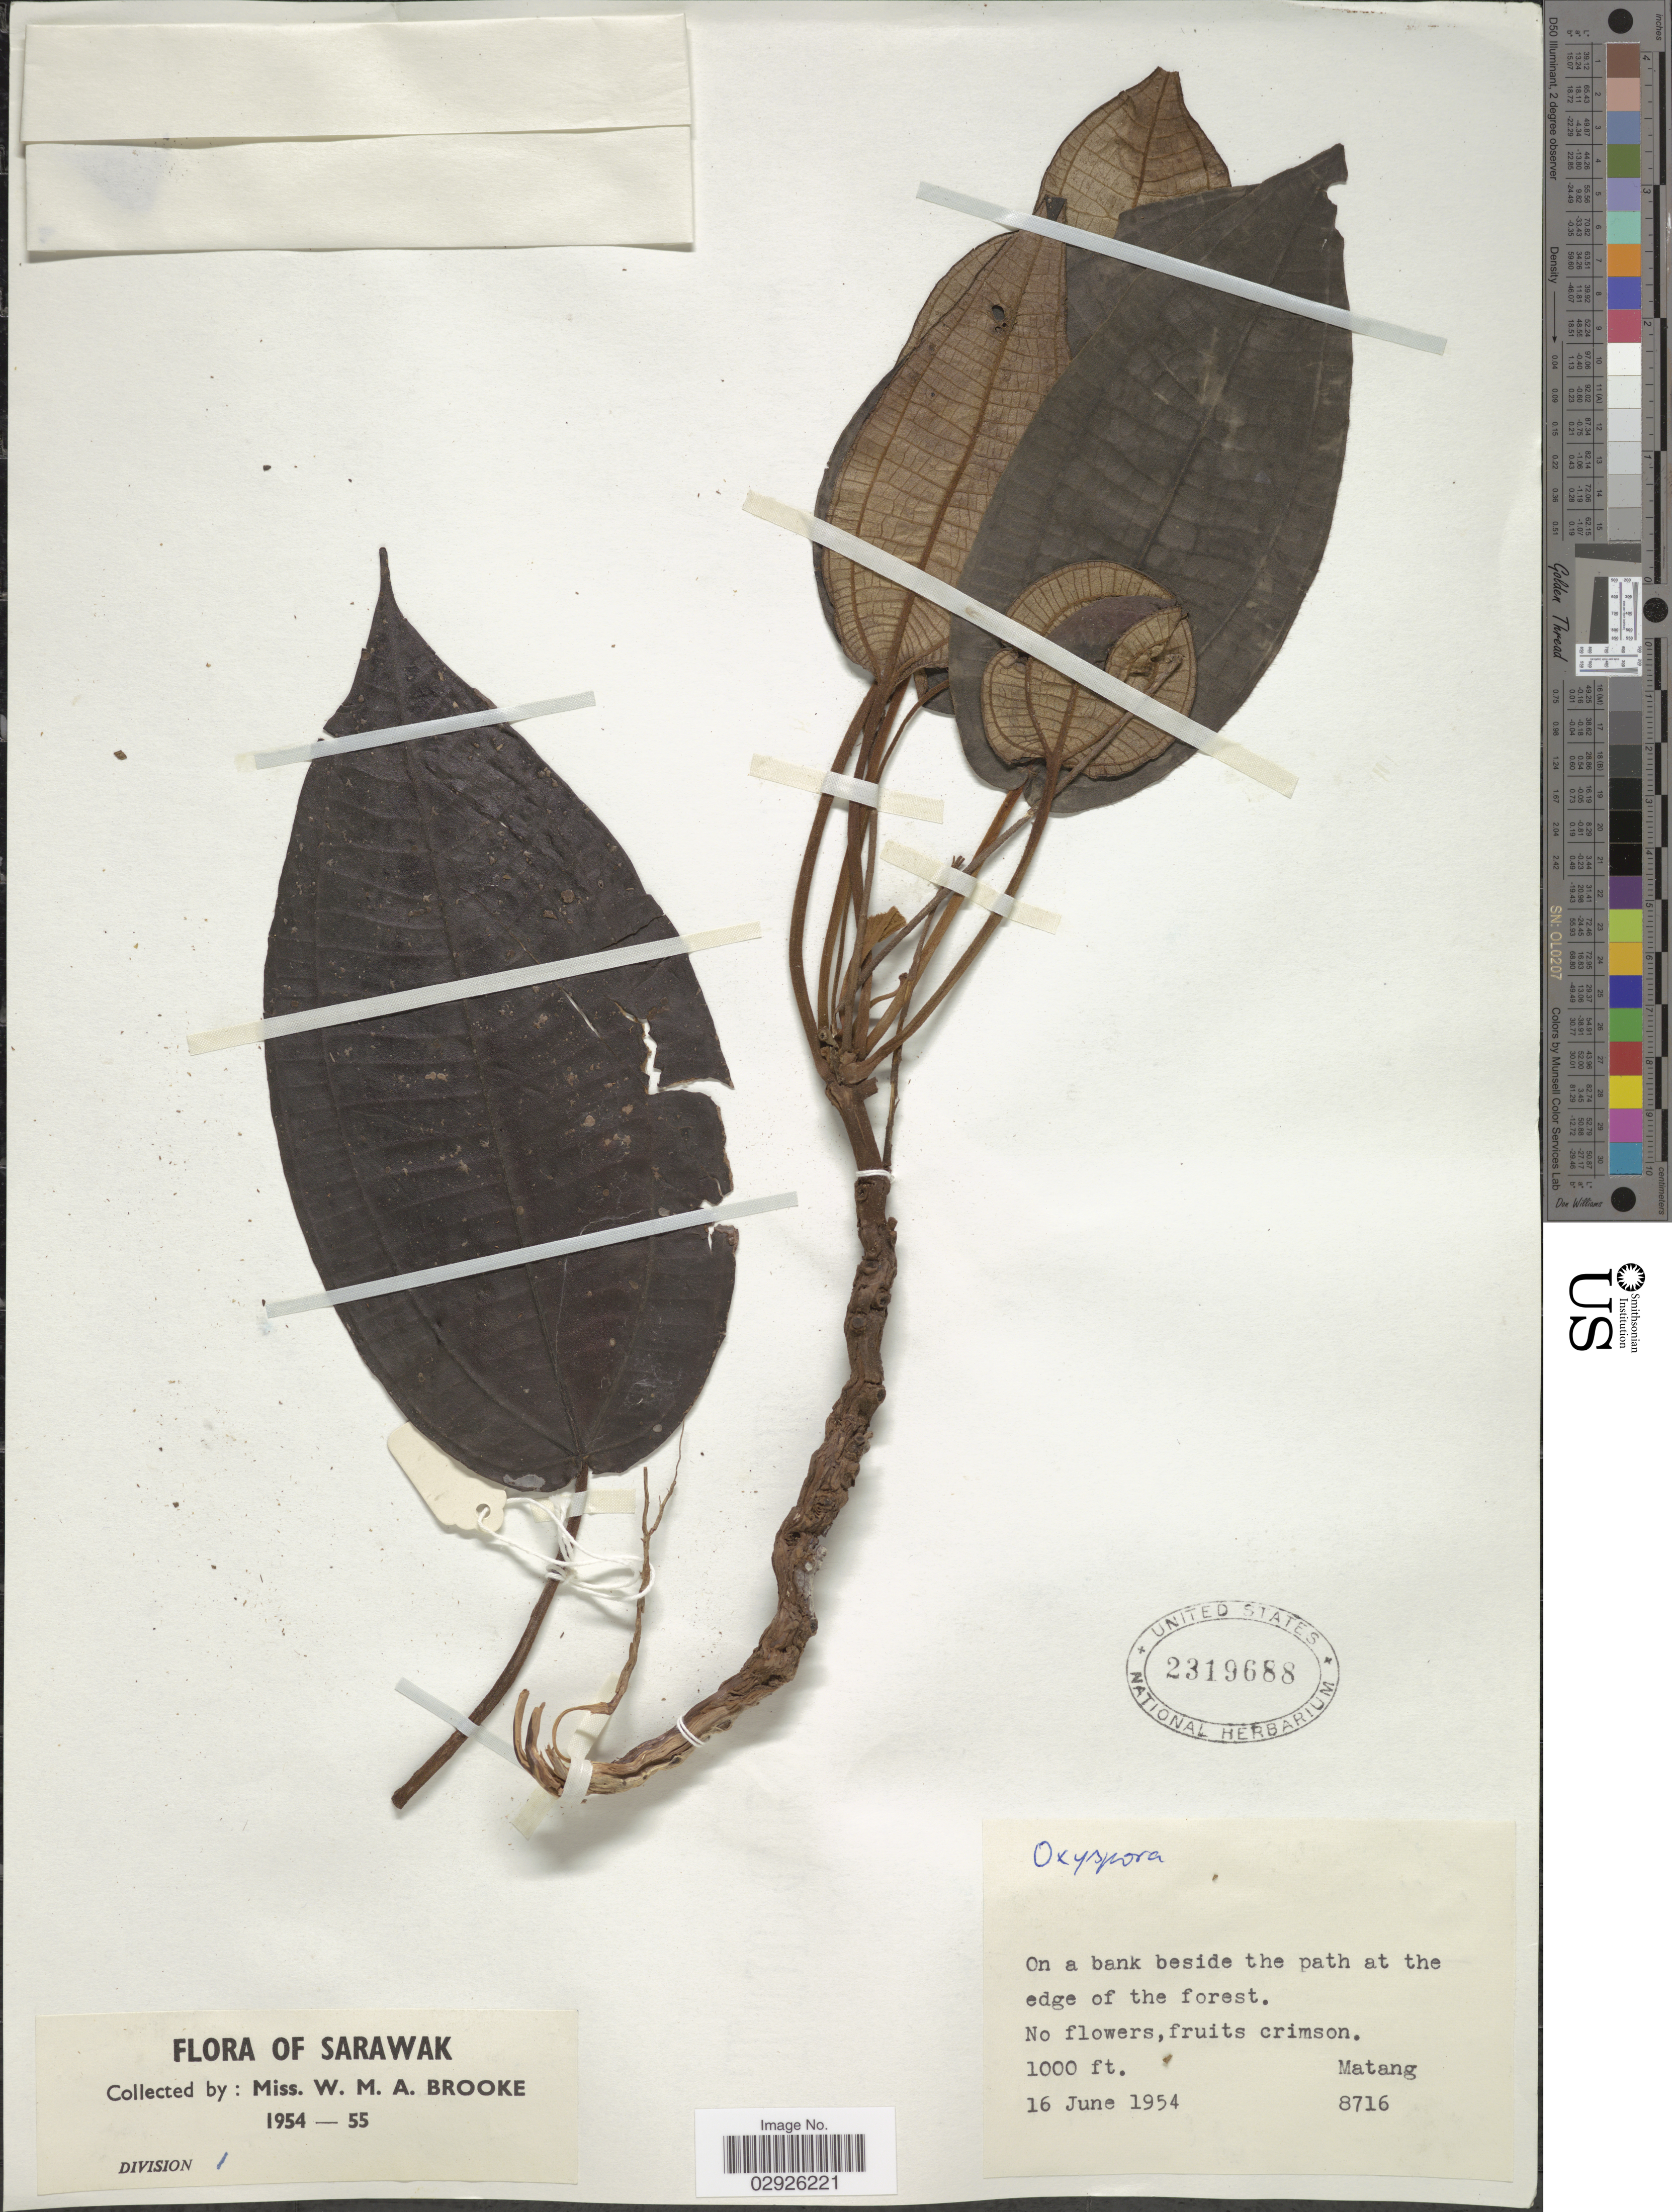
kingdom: Plantae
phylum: Tracheophyta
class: Magnoliopsida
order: Myrtales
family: Melastomataceae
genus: Anerincleistus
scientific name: Anerincleistus phyllagathoides var. phyllagathoides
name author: (Stapf) J.F. Maxwell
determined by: Maxwell, J. F.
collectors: W. Brooke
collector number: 8716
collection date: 1954-06-16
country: Malaysia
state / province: Sarawak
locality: Sarawak. Division 1. Matang.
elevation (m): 305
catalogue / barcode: US 2319688